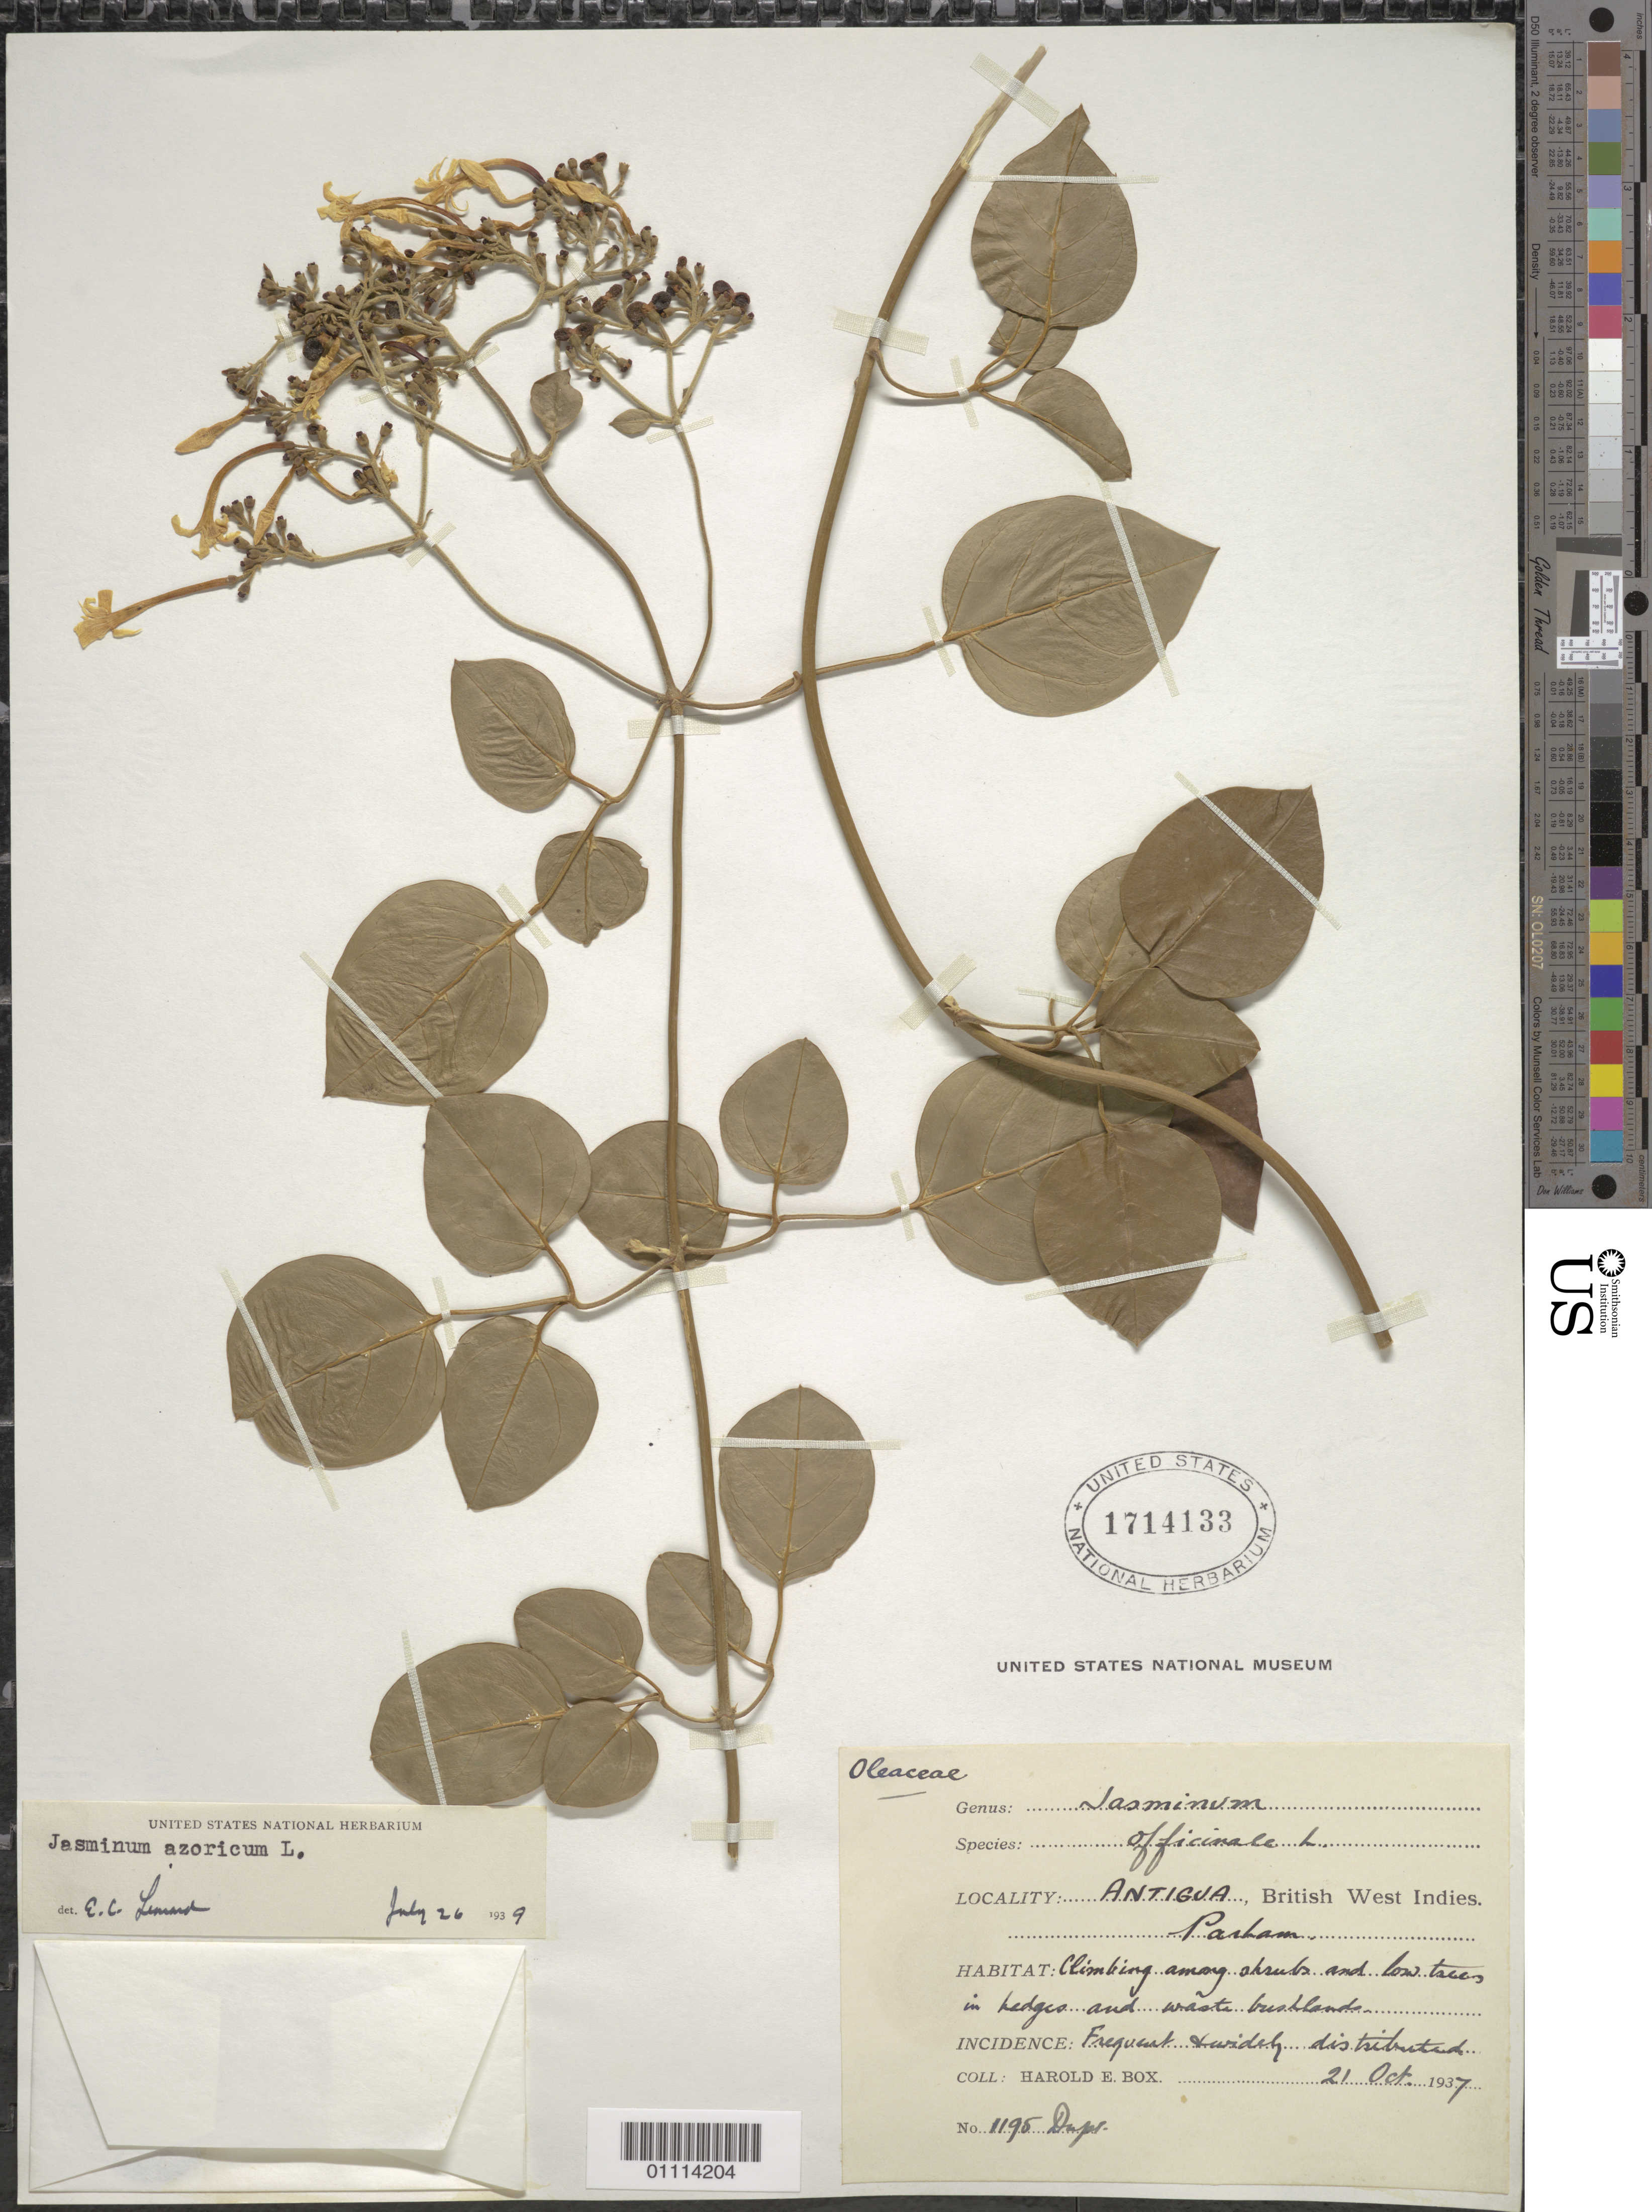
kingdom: Plantae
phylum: Tracheophyta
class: Magnoliopsida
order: Lamiales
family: Oleaceae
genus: Jasminum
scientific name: Jasminum azoricum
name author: L.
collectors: H. E. Box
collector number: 1195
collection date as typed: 21 Oct 1937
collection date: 1937-10-21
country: Antigua and Barbuda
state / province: Saint Peter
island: Antigua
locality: Parham. Climbing among shrubs and low trees in hedges and waste brushlands.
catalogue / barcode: US 1714133